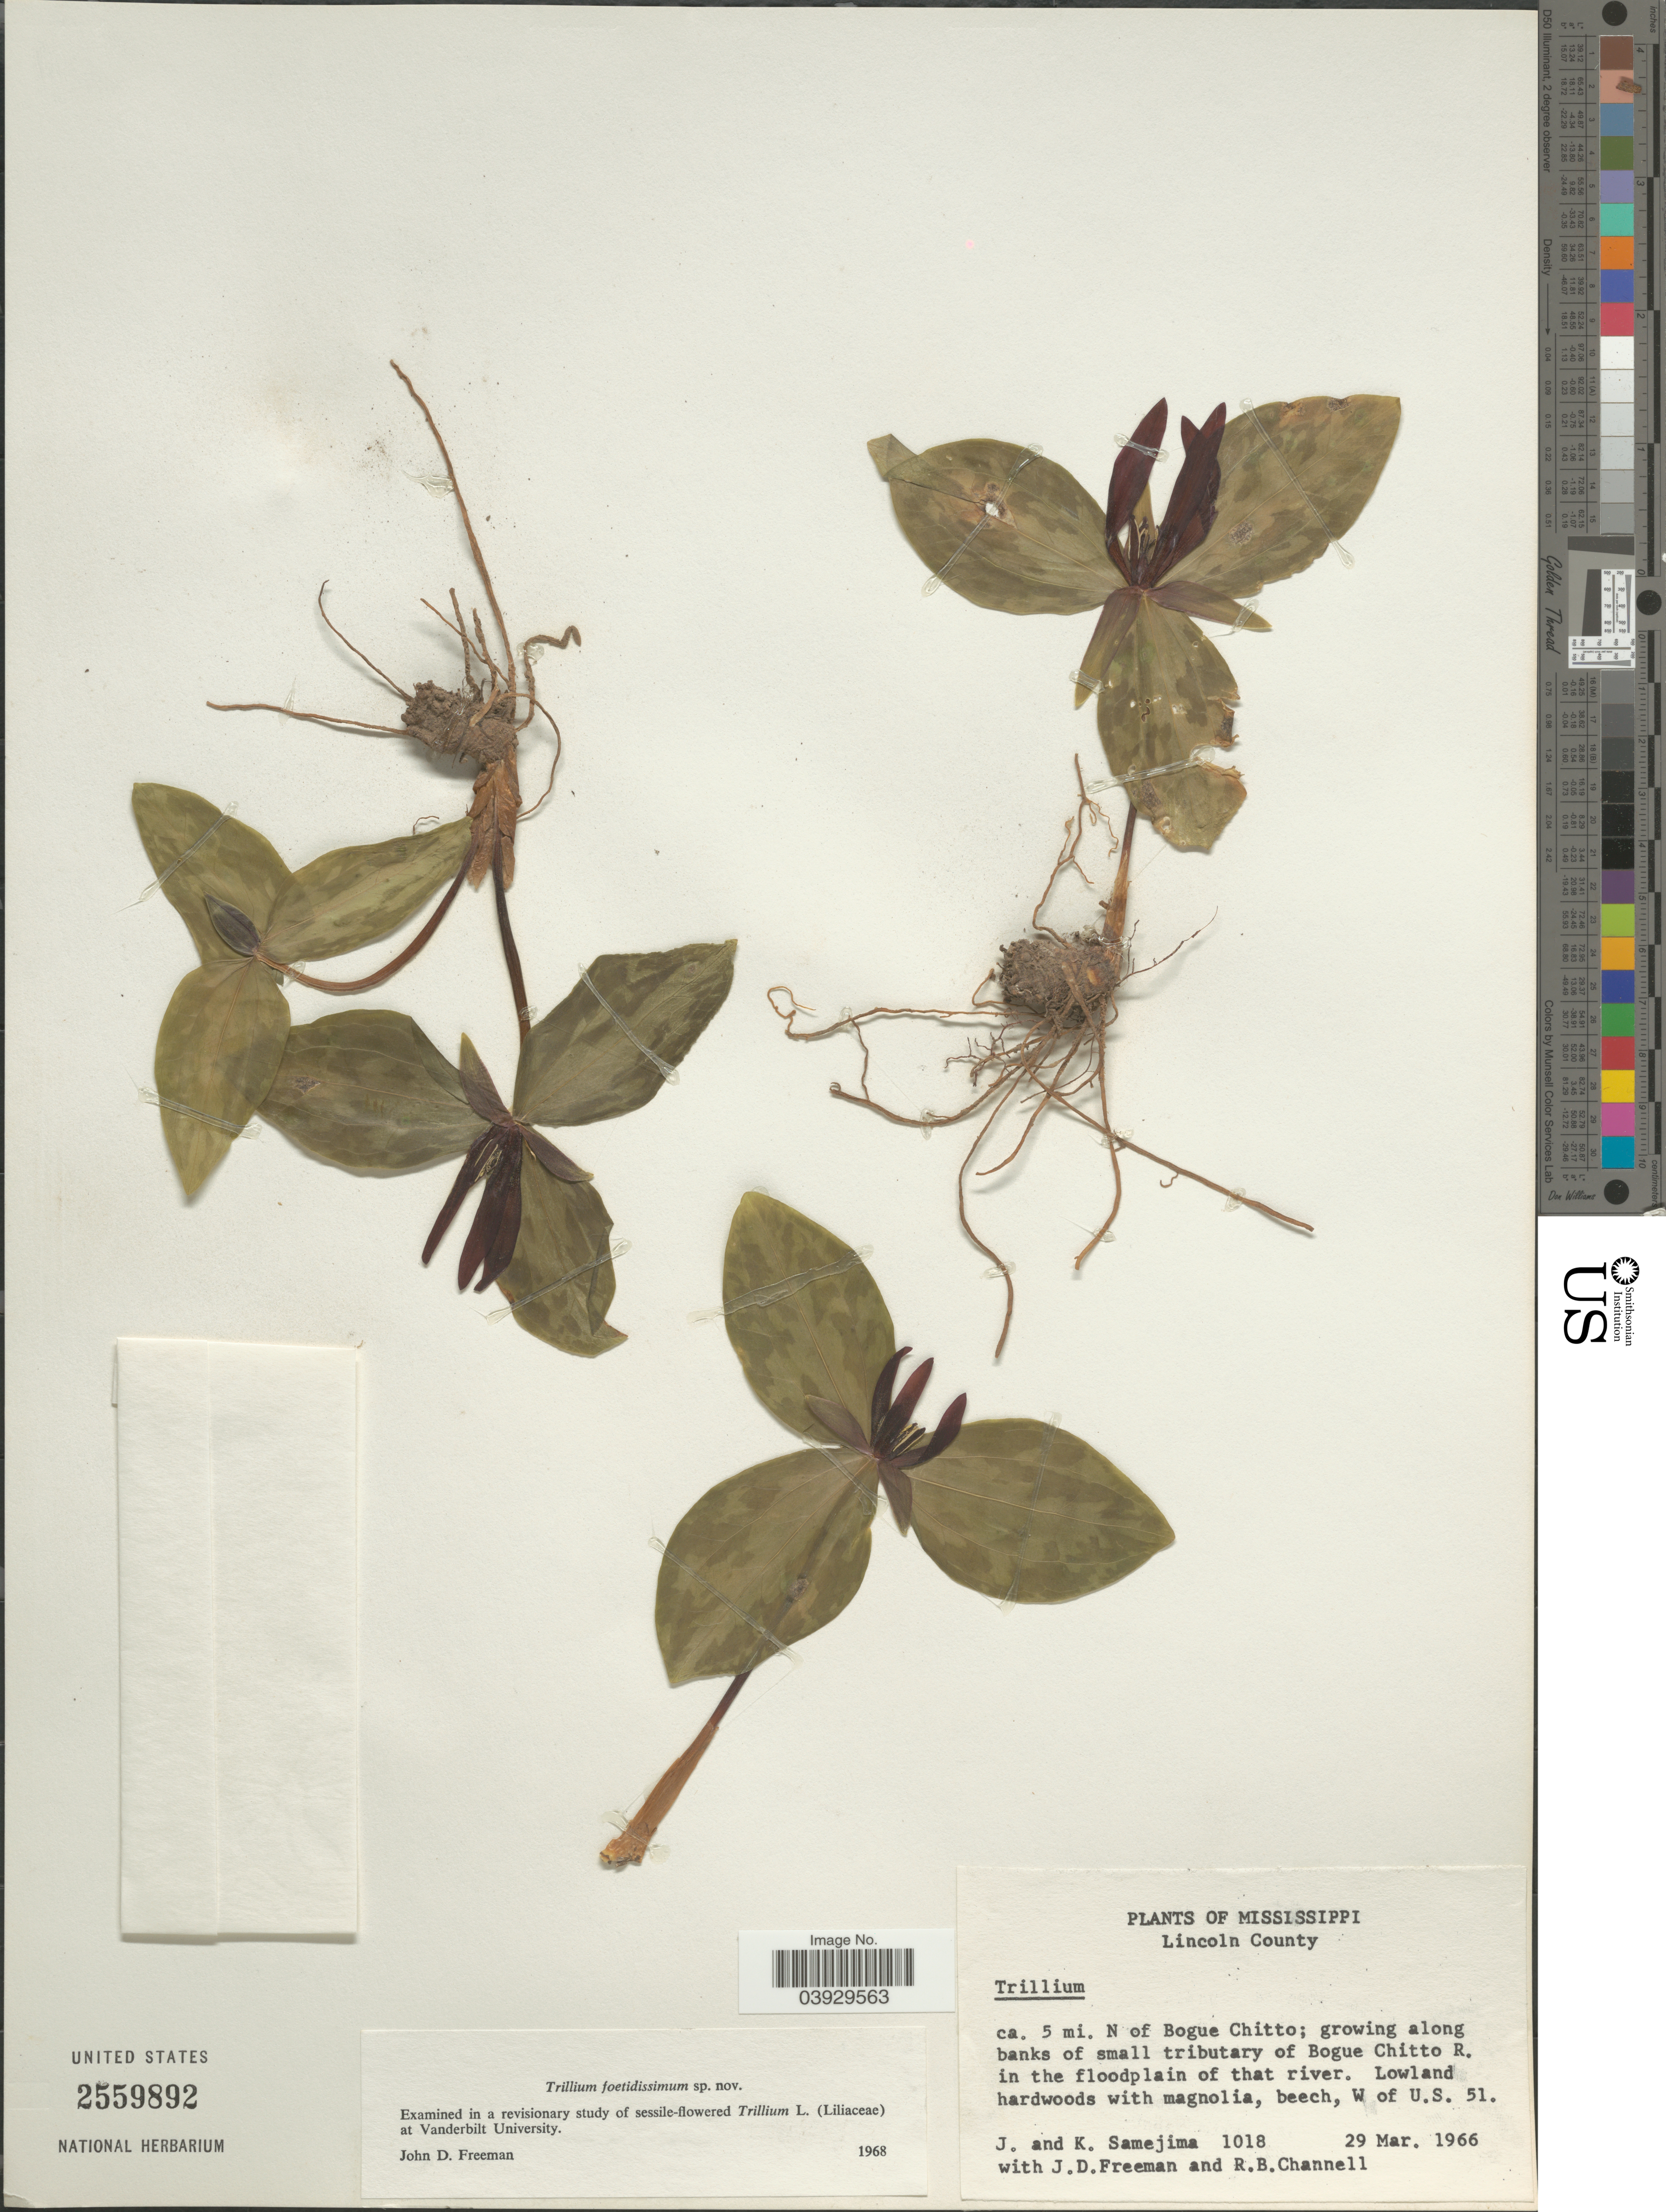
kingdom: Plantae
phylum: Tracheophyta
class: Liliopsida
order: Liliales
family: Melanthiaceae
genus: Trillium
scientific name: Trillium foetidissimum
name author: J. D. Freeman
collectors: J. Samejima, K. Samejima, J. Freeman & R. B. Channell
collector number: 1018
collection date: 1966-03-29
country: United States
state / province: Mississippi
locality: Lincoln County. Ca. 5 mi. N of Bogue Chitto; along banks of small tributary of Bogue Chitto R. in the floodplain of that river. Beech, W of U.S. 51.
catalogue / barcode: US 2559892